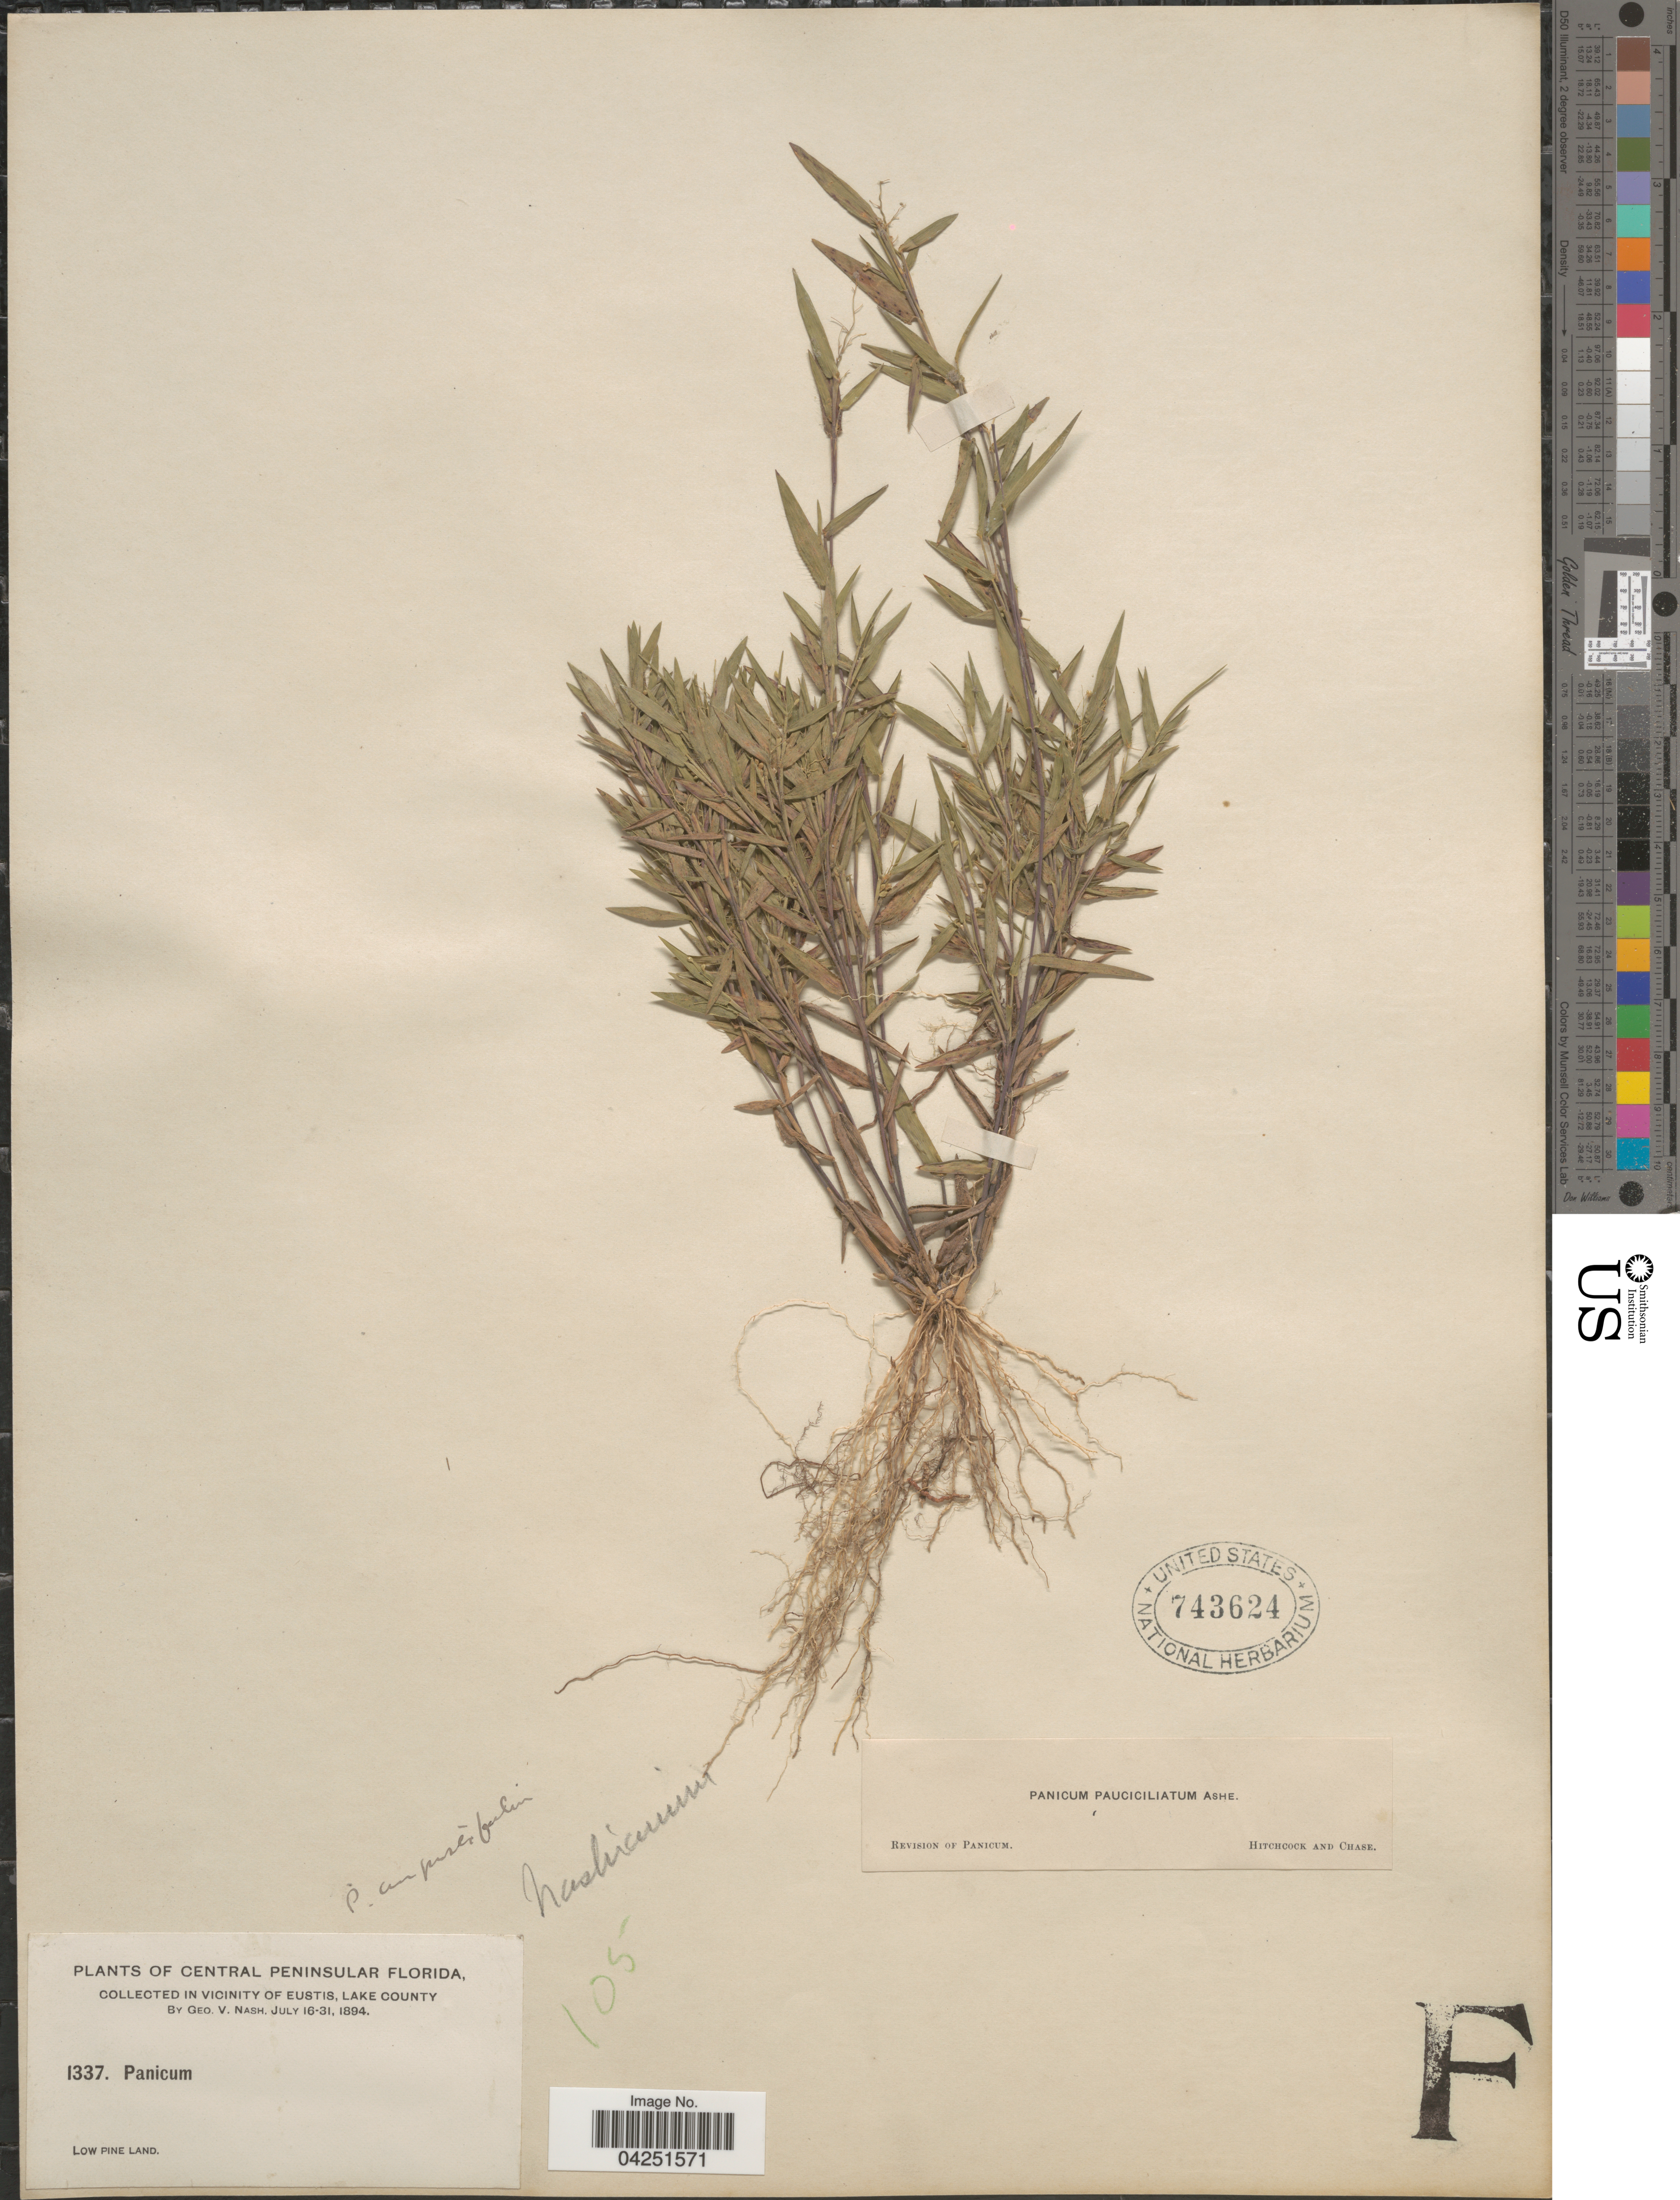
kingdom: Plantae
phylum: Tracheophyta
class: Liliopsida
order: Poales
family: Poaceae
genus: Dichanthelium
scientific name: Dichanthelium acuminatum var. acuminatum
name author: (Sw.) Gould & C.A. Clark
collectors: G. V. Nash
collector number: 1337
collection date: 1894-07-16/1894-07-31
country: United States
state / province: Florida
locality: Central Peninsular Florida, in vicinity of Eustis, Lake County.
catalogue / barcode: US 743624